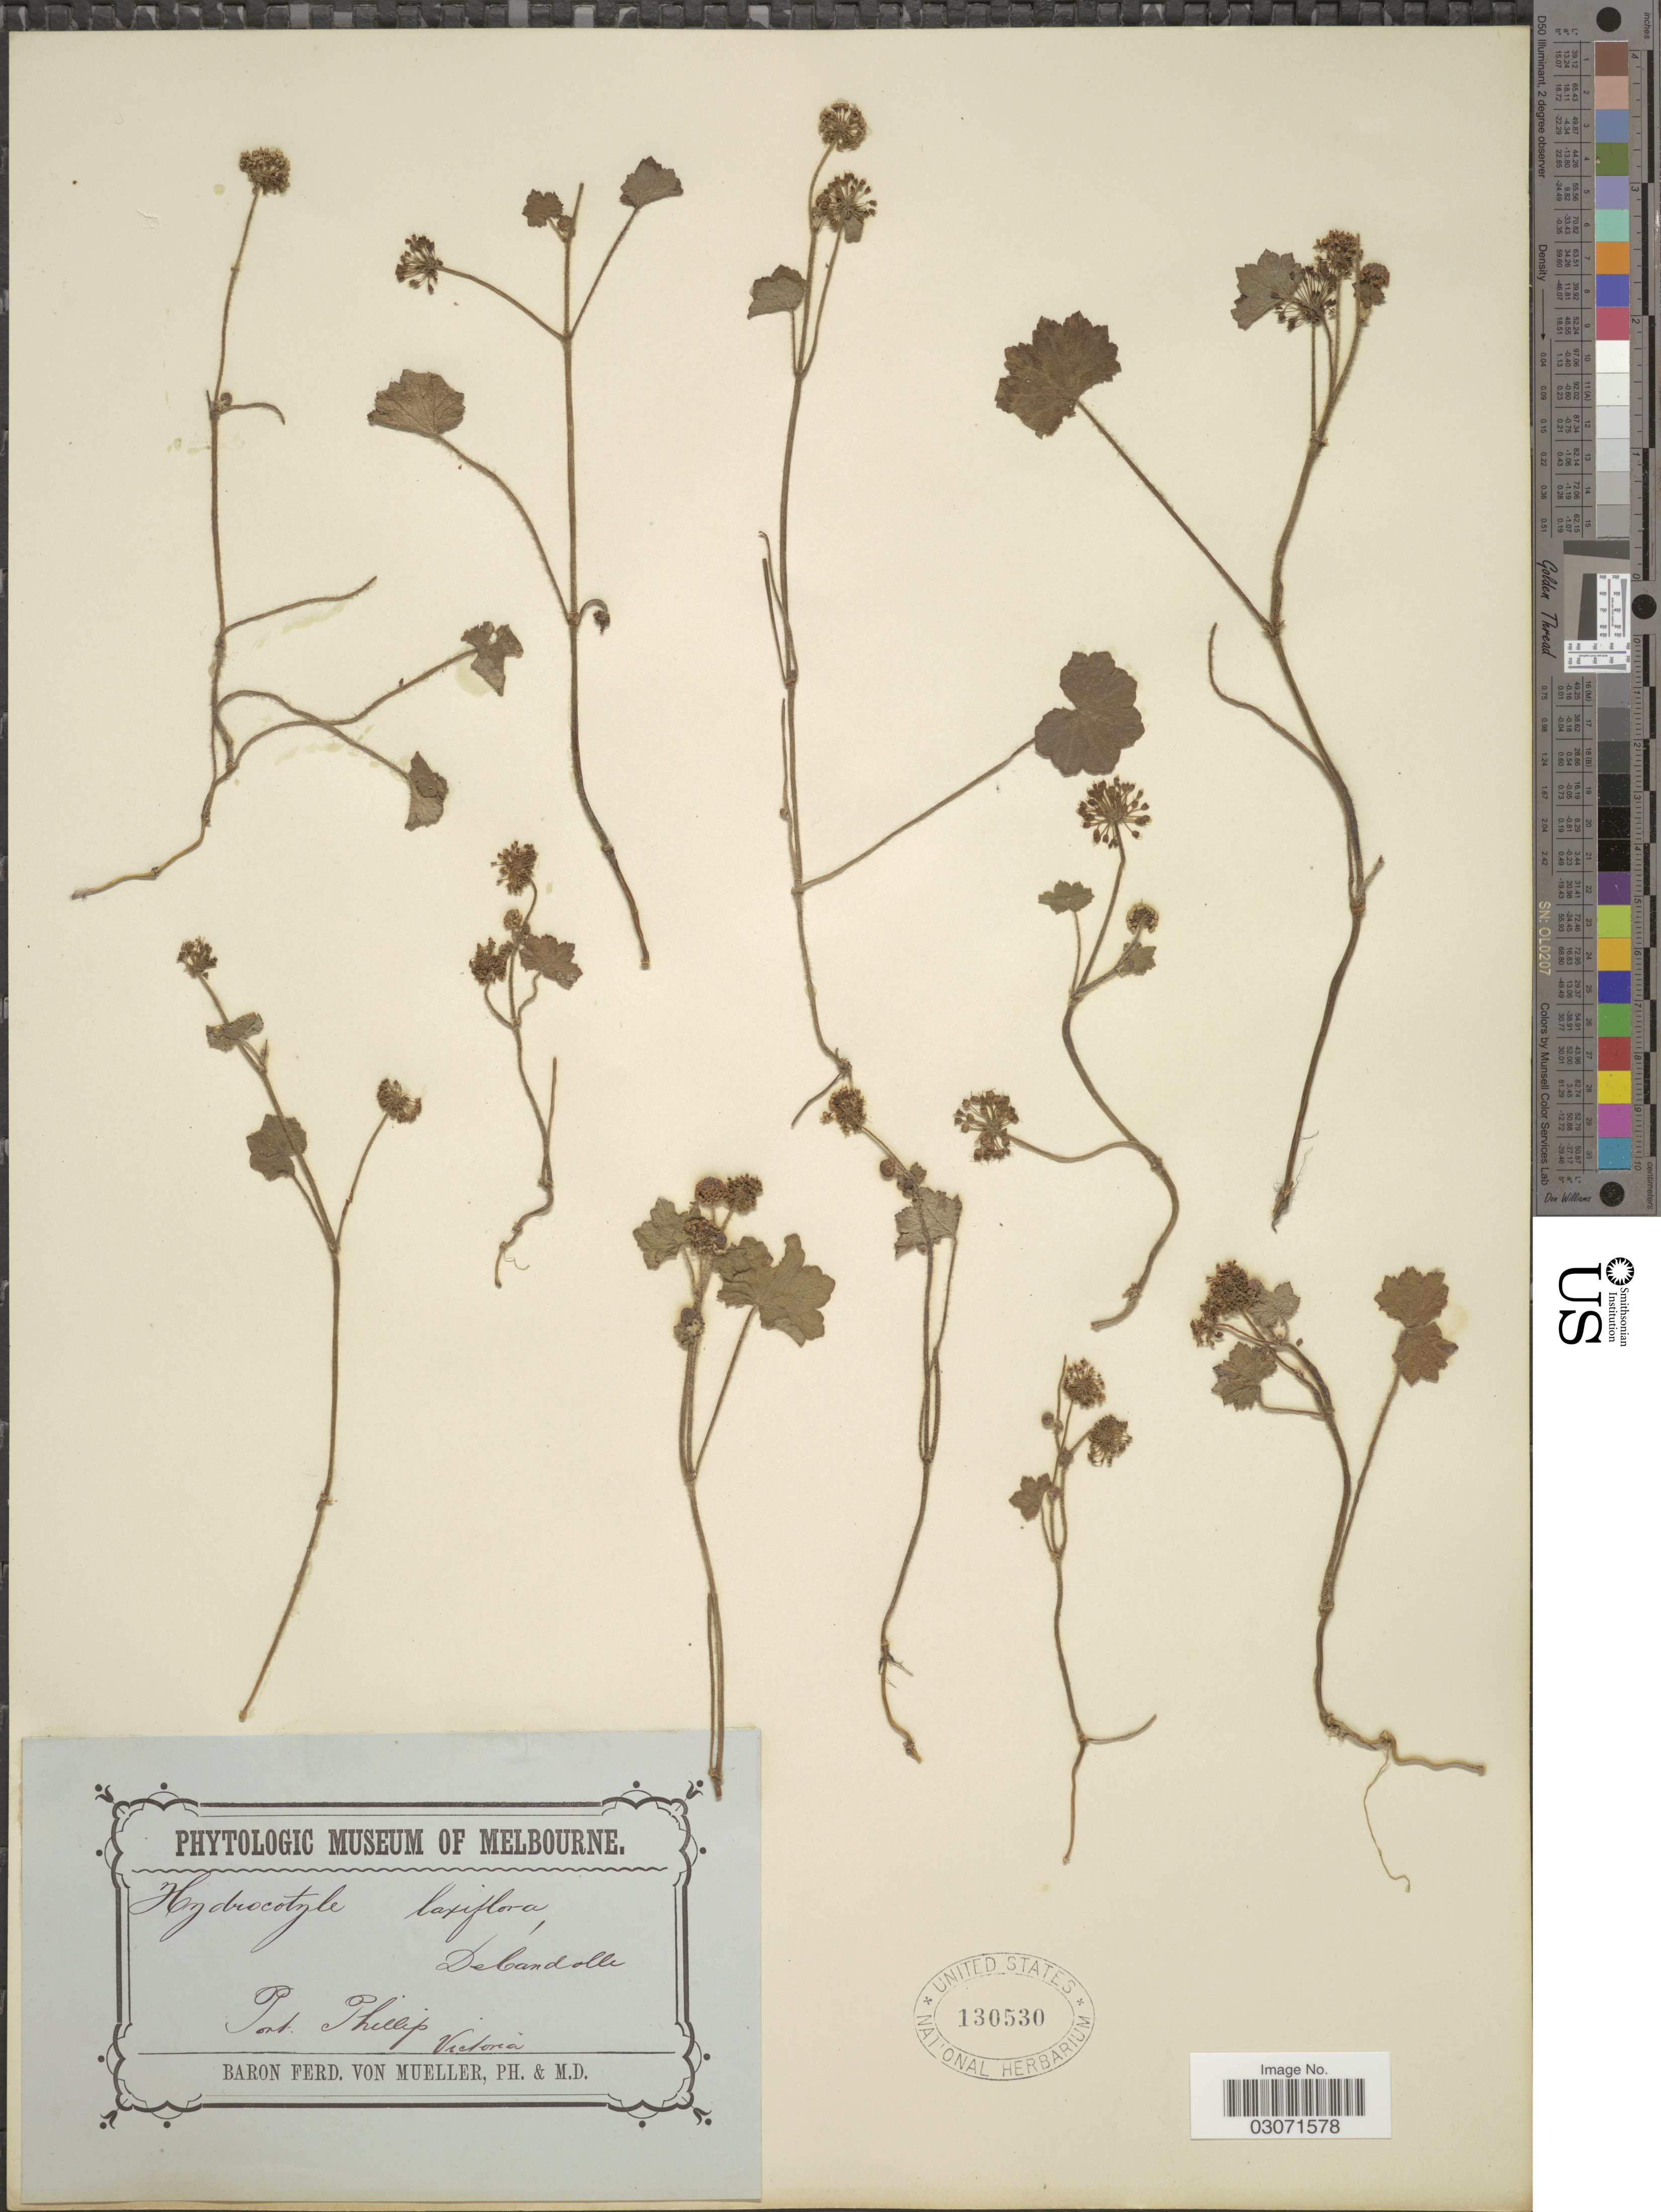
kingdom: Plantae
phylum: Tracheophyta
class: Magnoliopsida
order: Apiales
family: Araliaceae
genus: Hydrocotyle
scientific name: Hydrocotyle laxiflora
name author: DC.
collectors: F. Mueller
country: Australia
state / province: Victoria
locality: Port Phillip. Victoria.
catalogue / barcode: US 130530